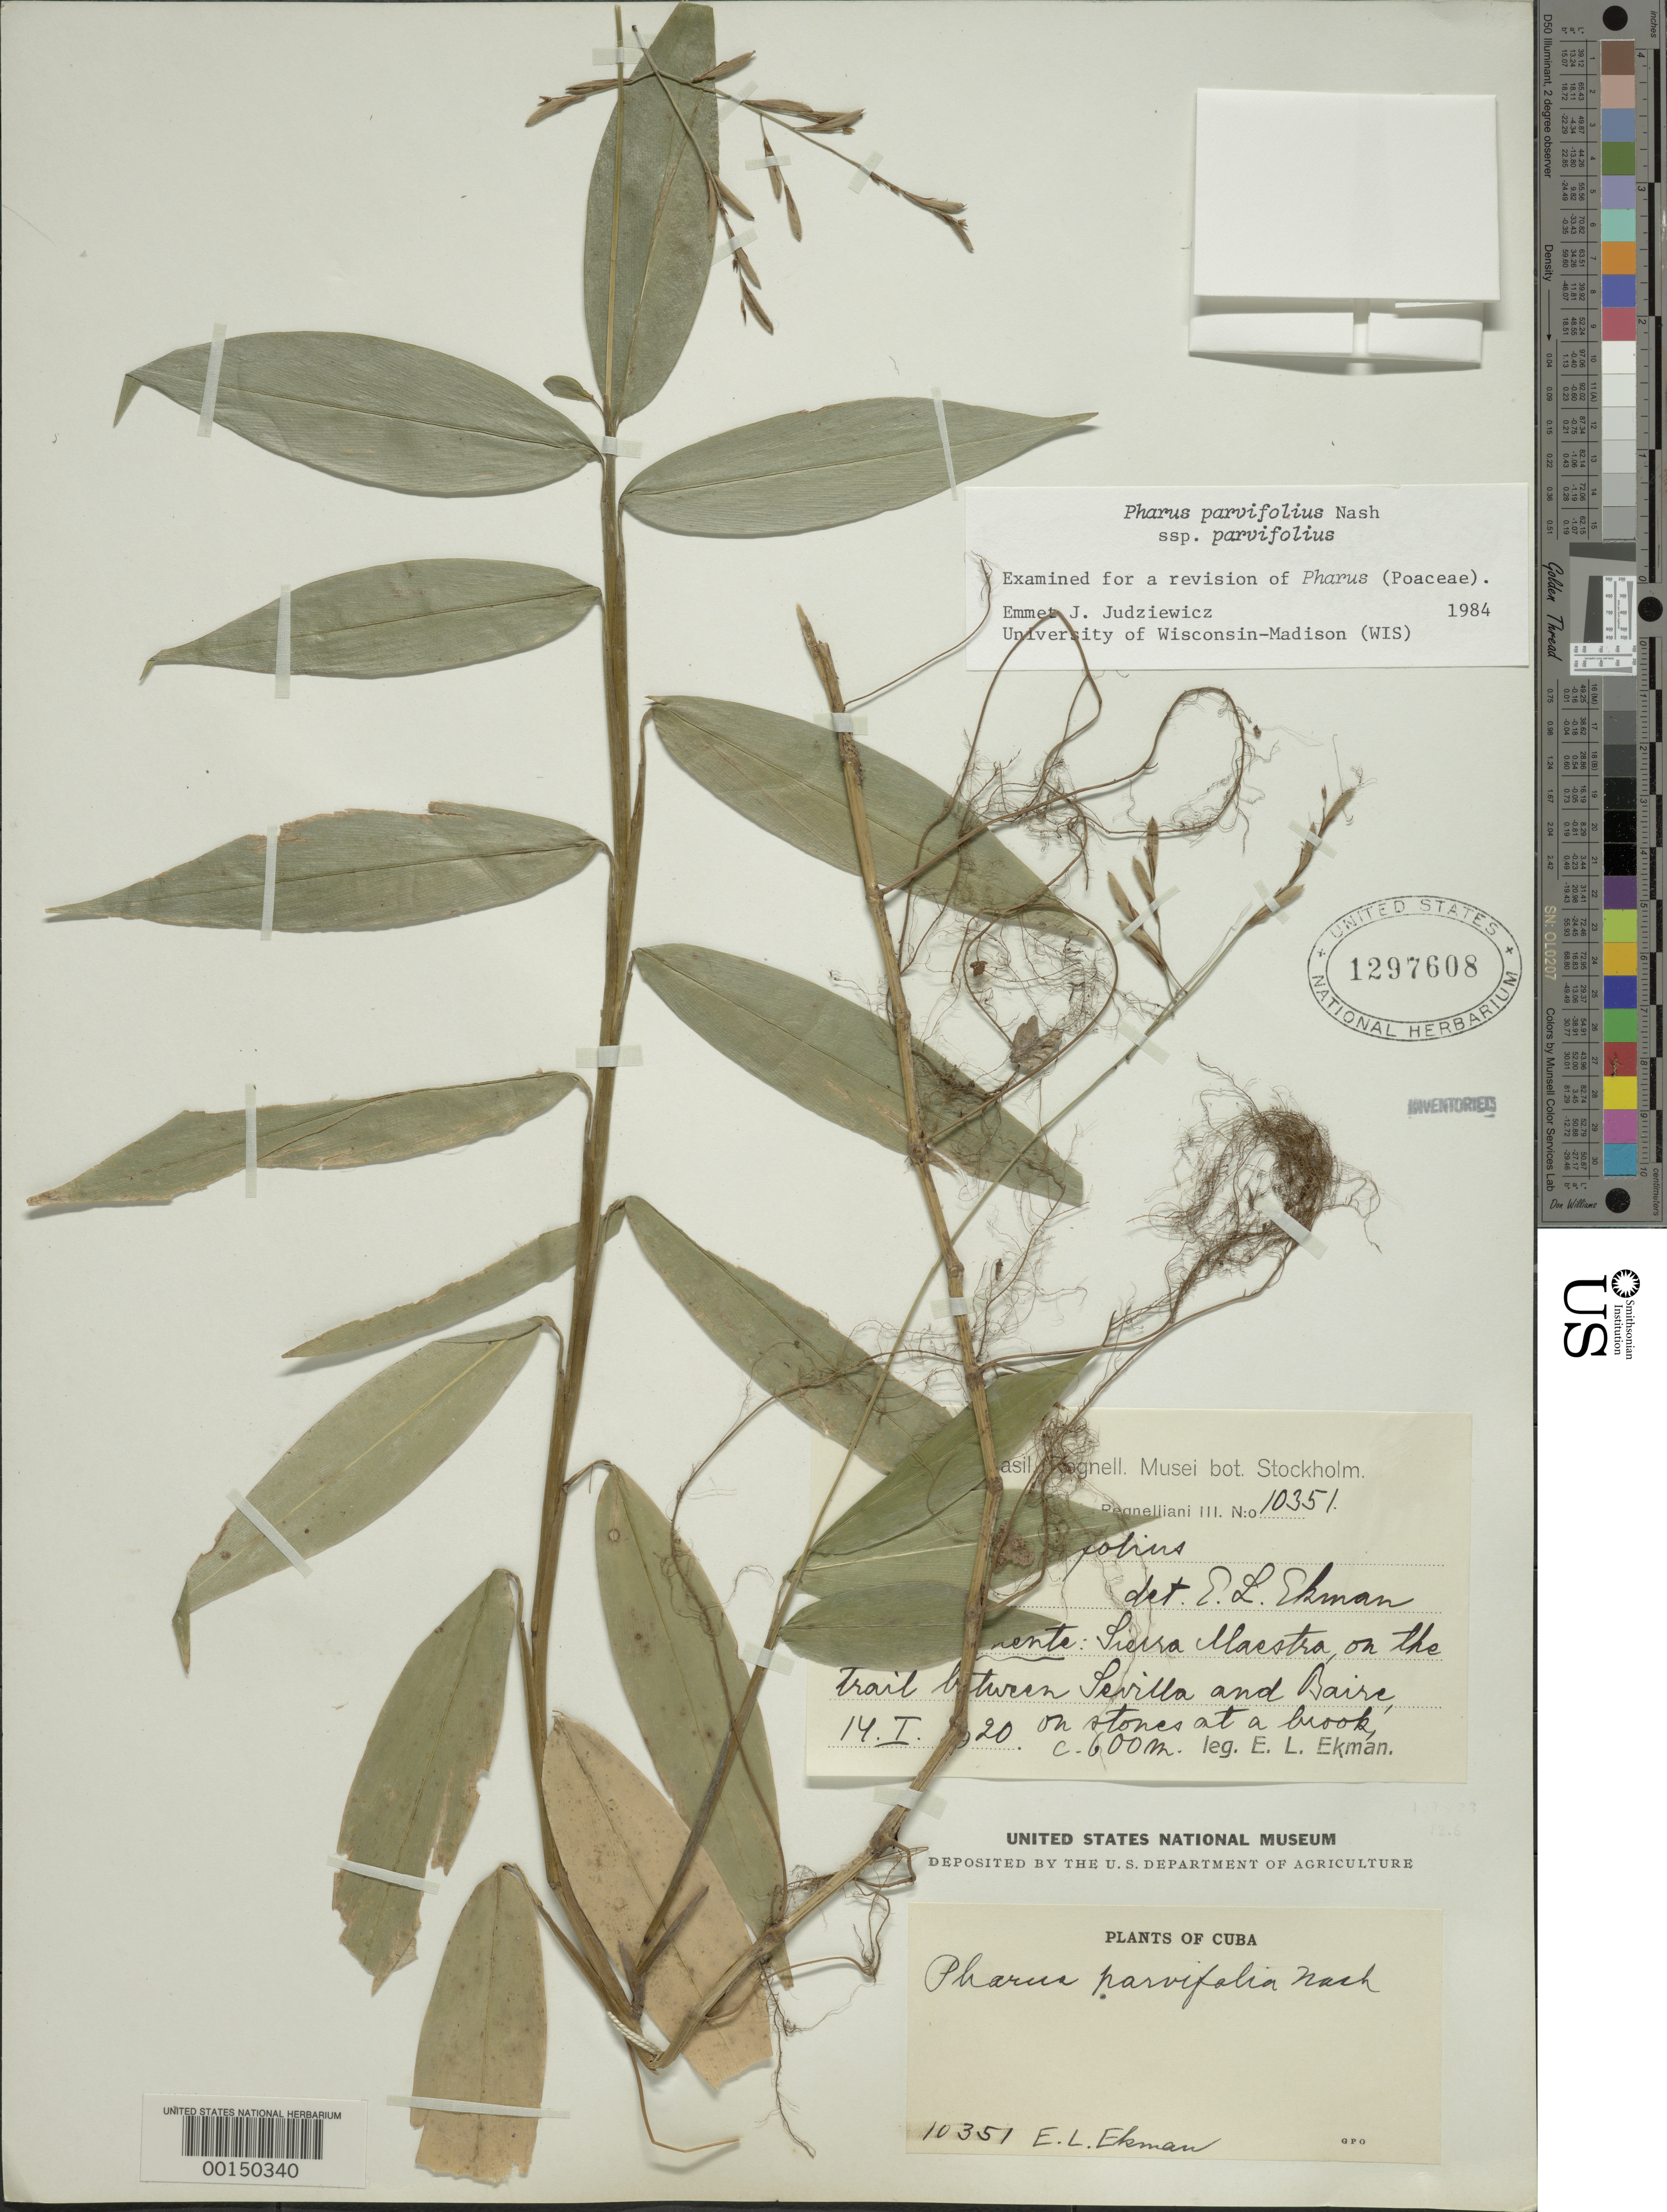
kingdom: Plantae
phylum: Tracheophyta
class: Liliopsida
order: Poales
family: Poaceae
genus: Pharus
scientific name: Pharus parvifolius subsp. parvifolius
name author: Nash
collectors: E. L. Ekman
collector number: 10351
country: Cuba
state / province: Oriente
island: Greater Antilles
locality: Sierra maestra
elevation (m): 0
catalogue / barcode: US 1297608